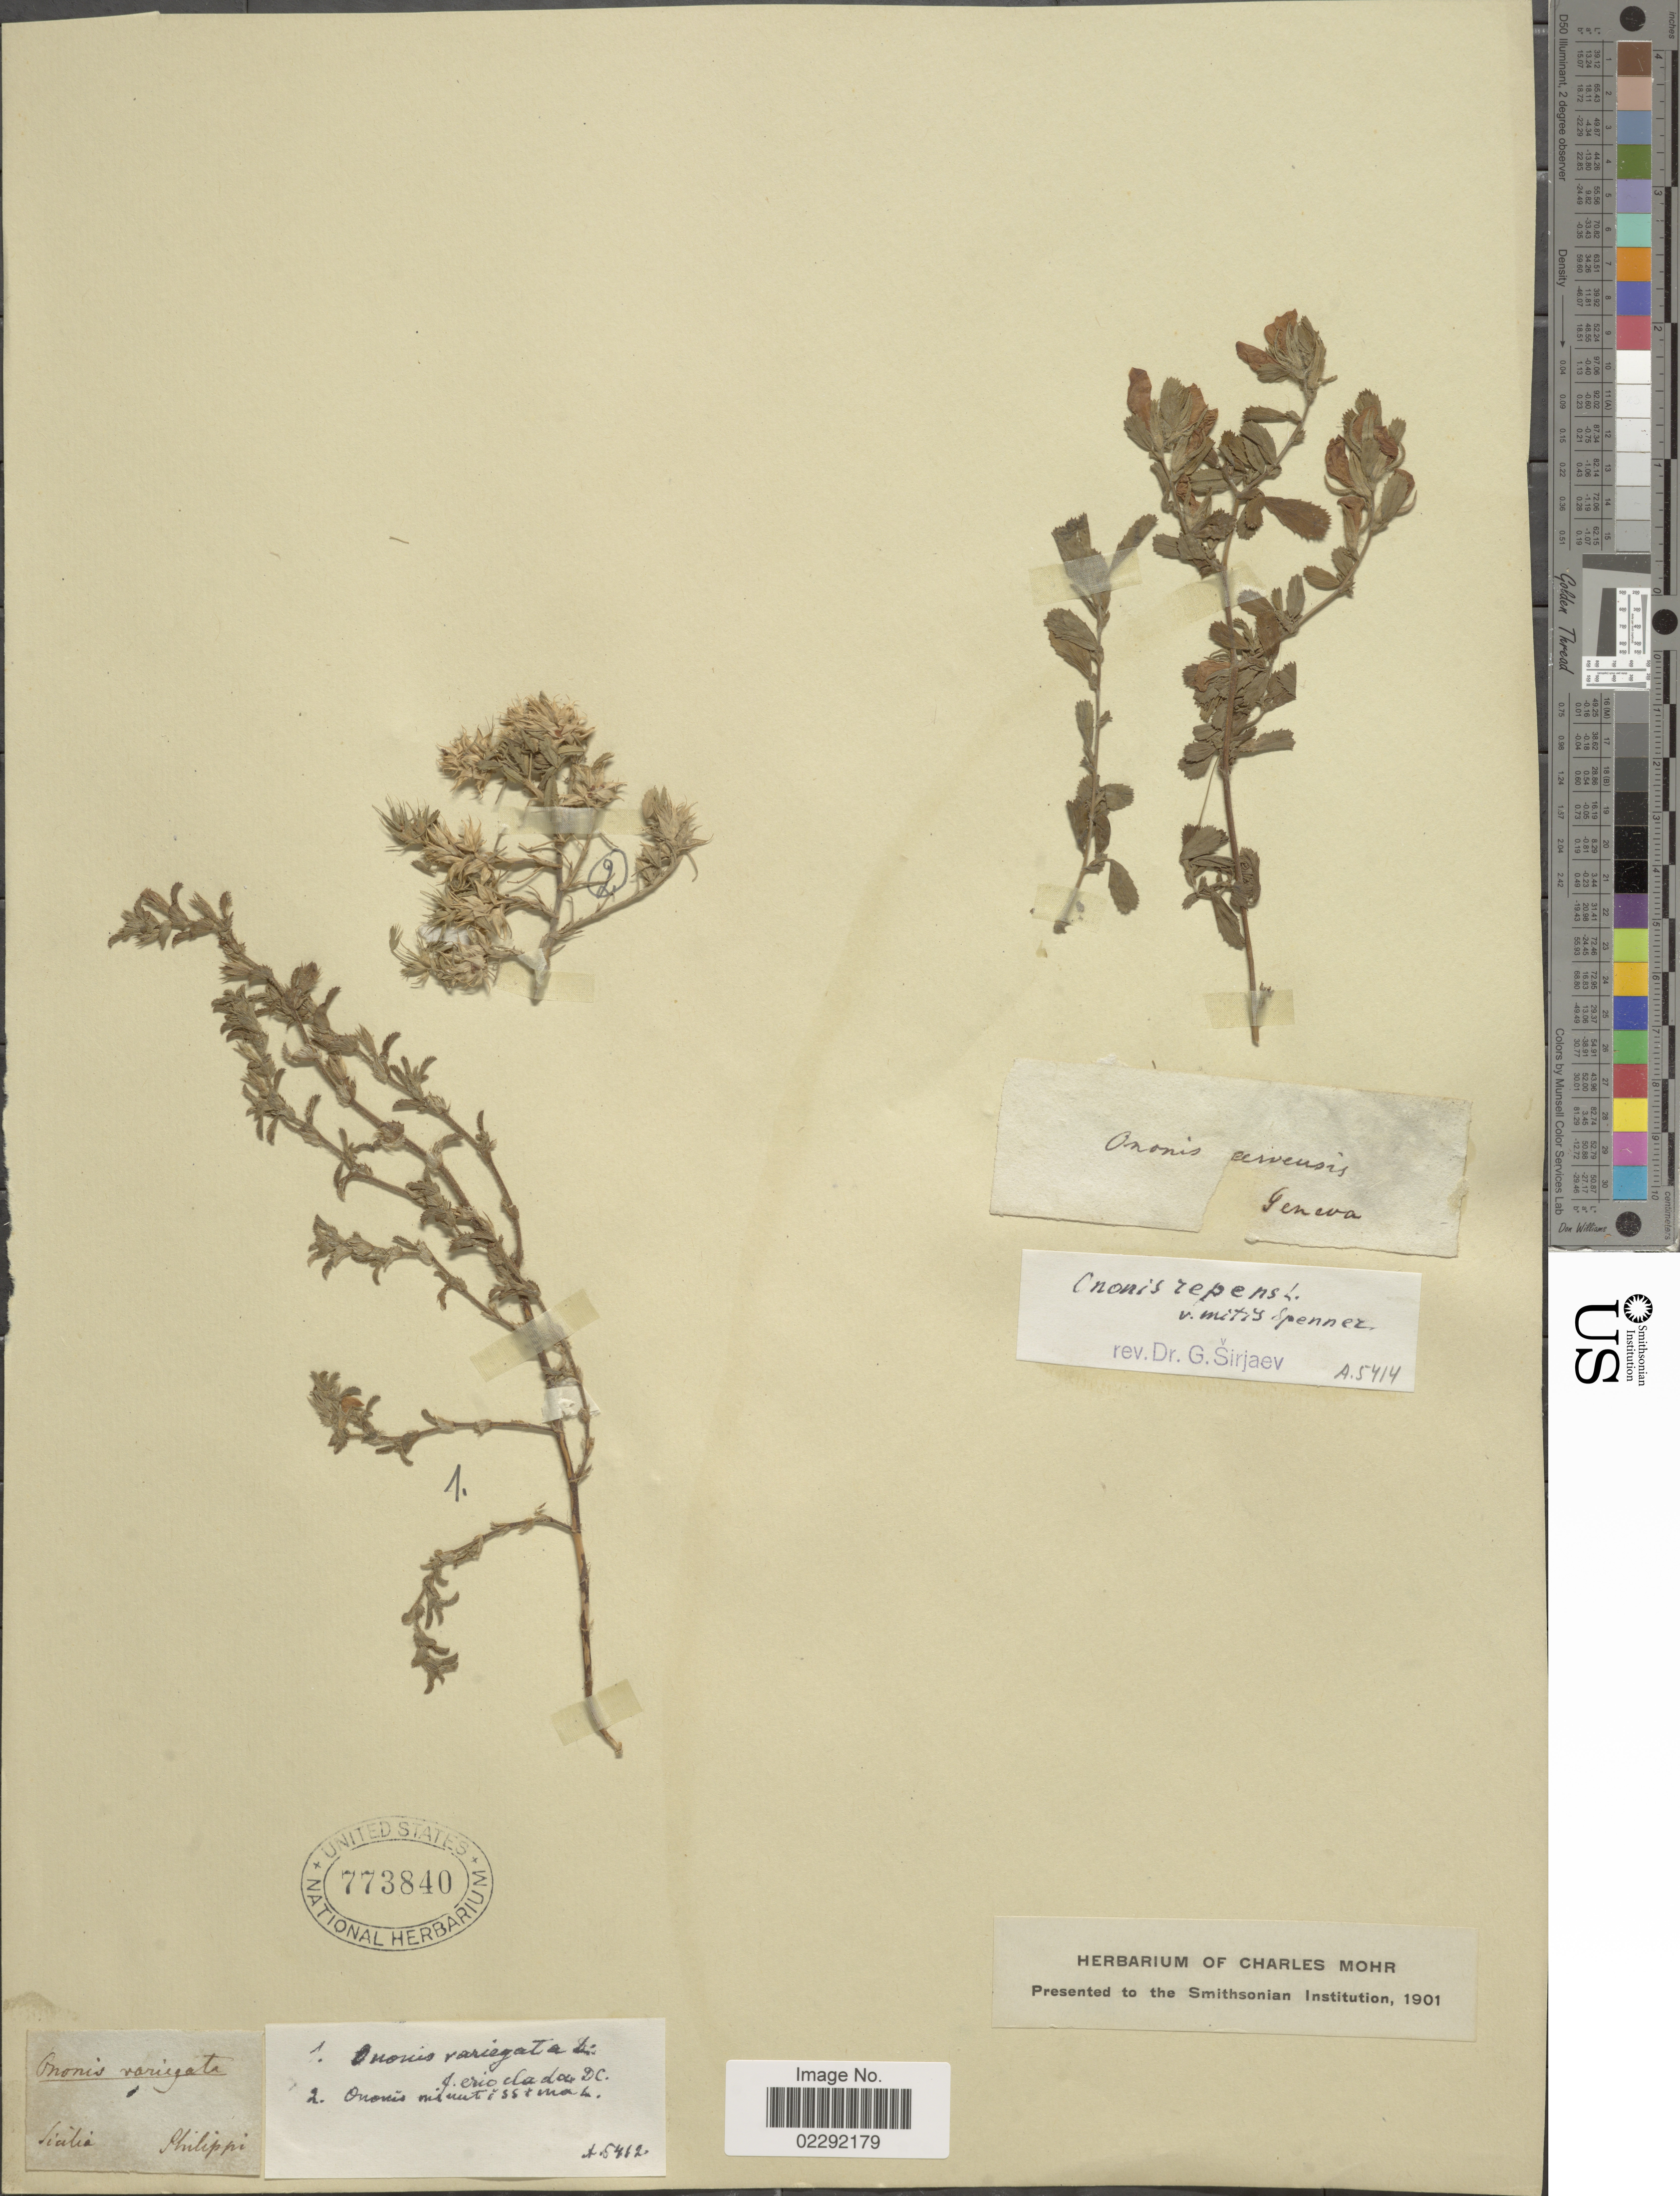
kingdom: Plantae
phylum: Tracheophyta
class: Magnoliopsida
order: Fabales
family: Fabaceae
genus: Ononis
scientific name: Ononis variegata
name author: L.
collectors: -. Philippi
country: Italy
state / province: Siciliana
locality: Sicilia [unsure placement].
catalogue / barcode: US 773840